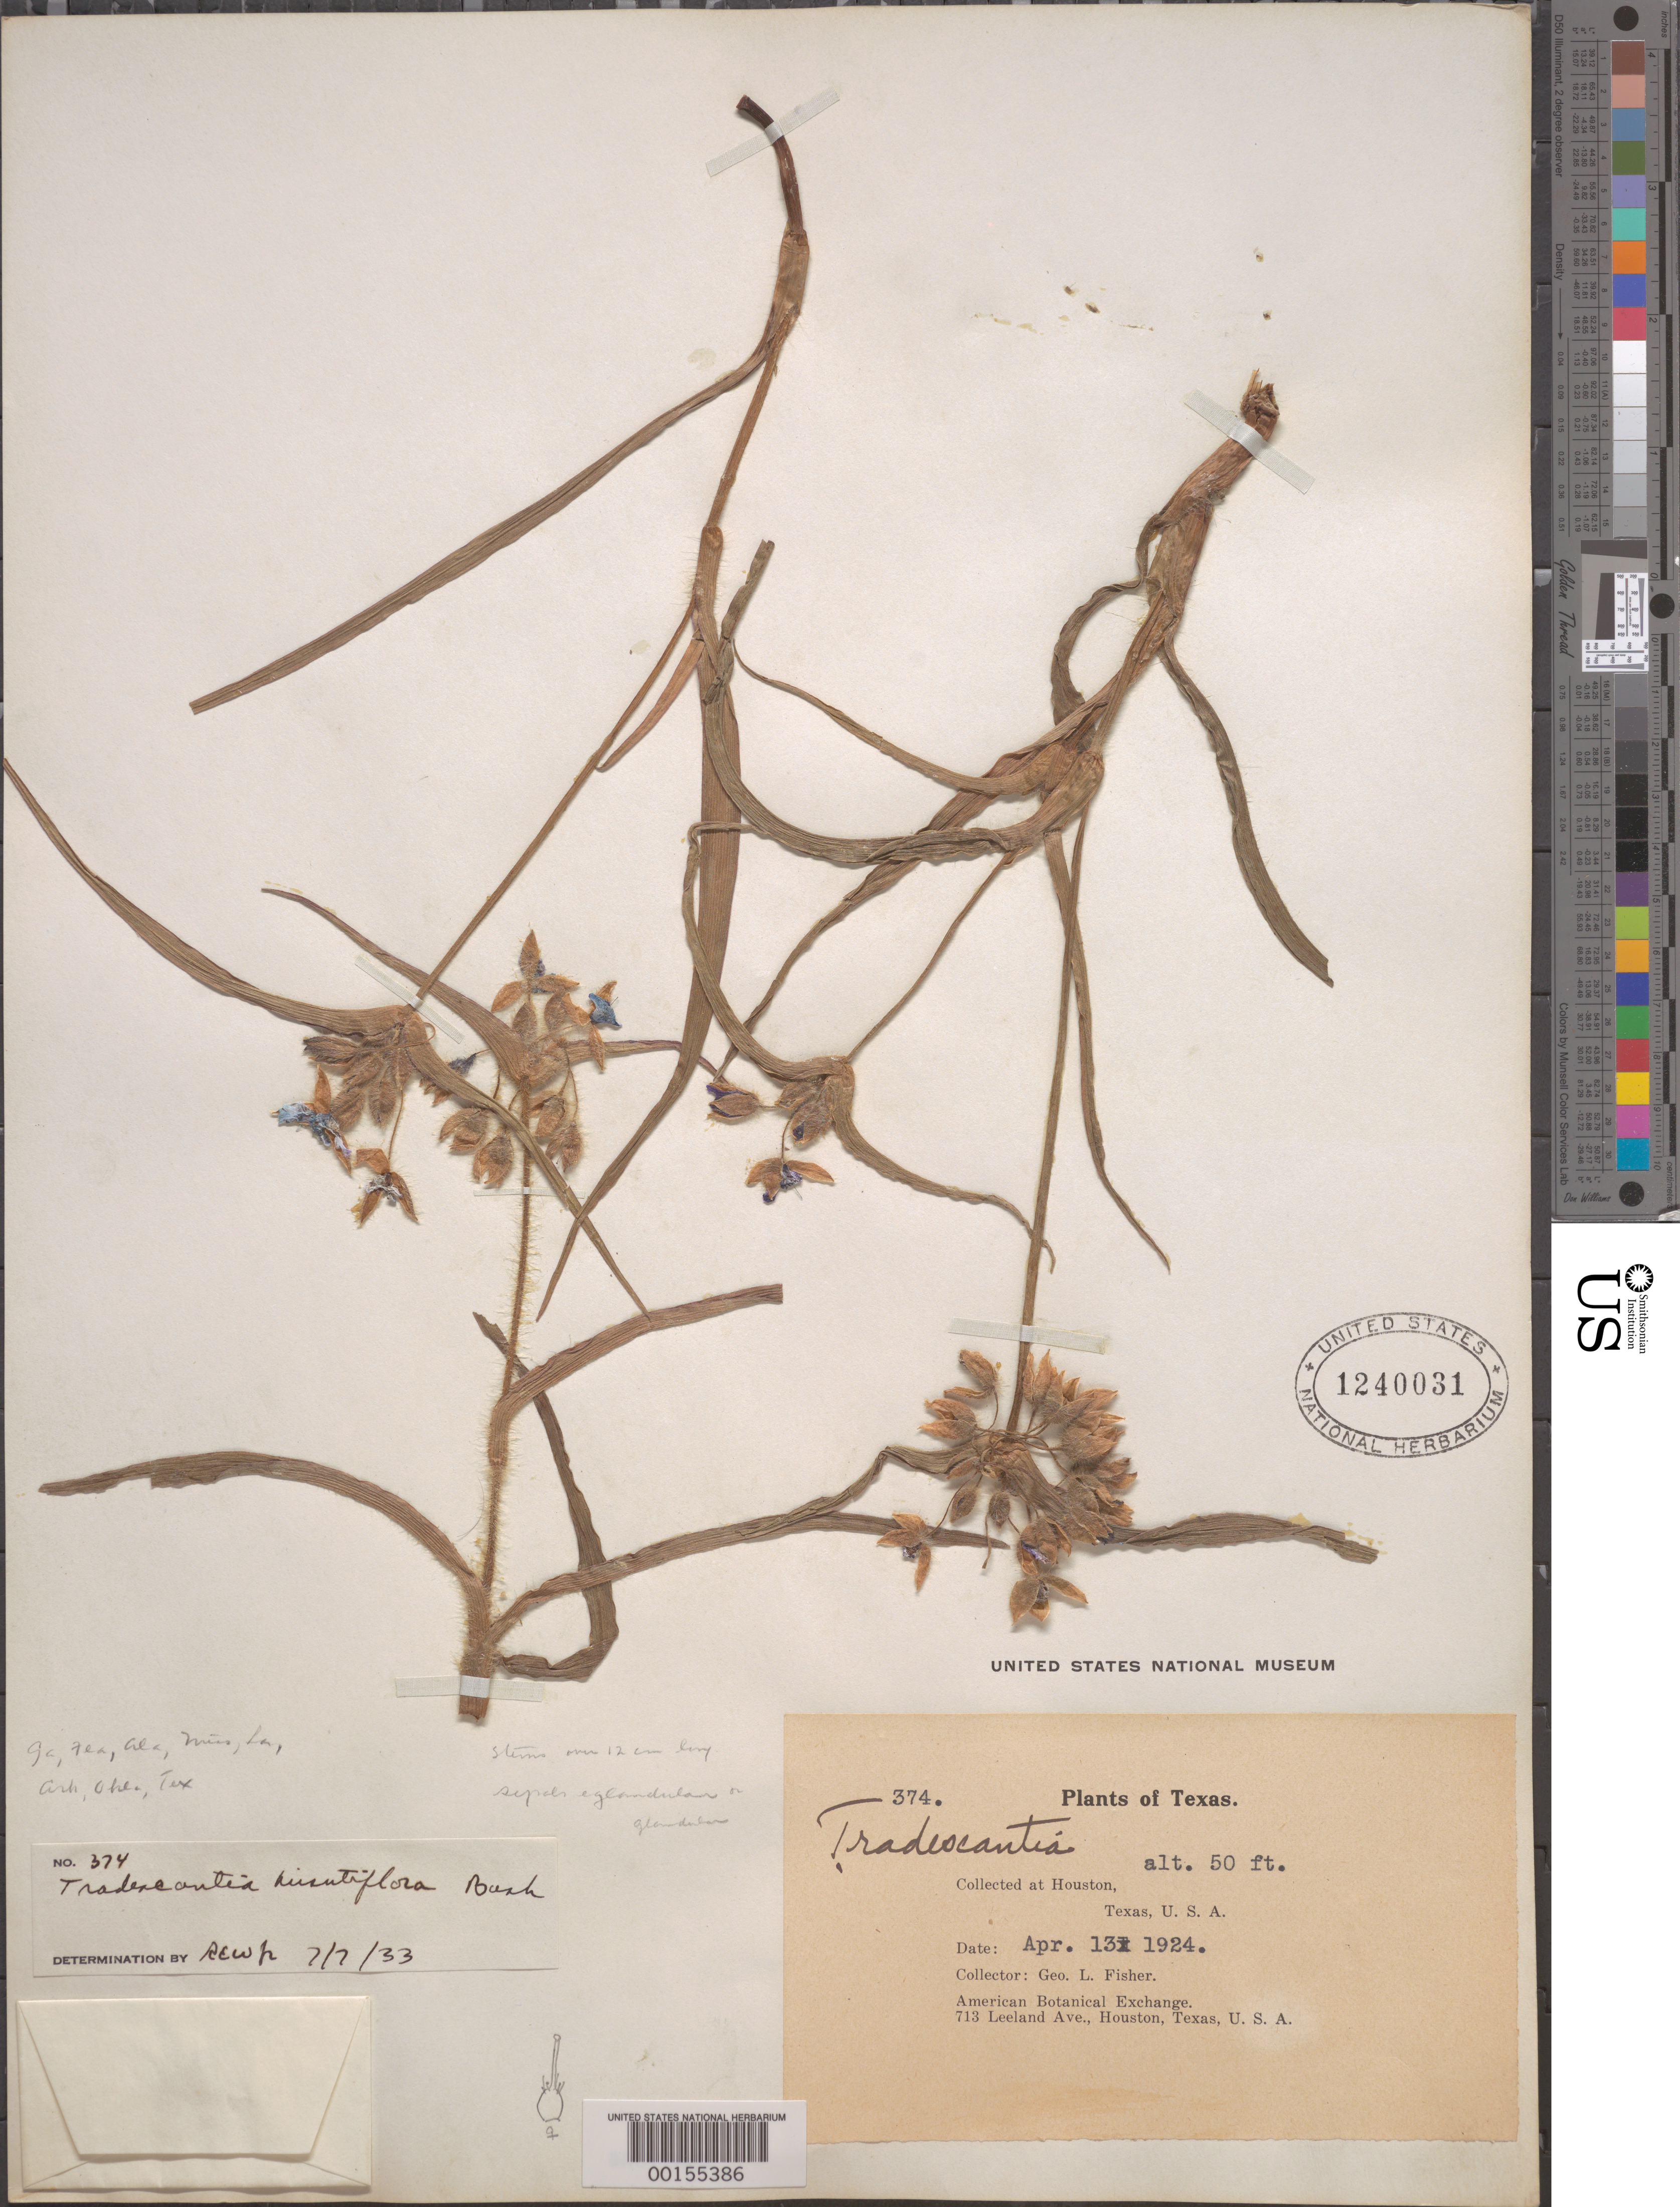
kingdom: Plantae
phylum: Tracheophyta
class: Liliopsida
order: Commelinales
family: Commelinaceae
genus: Tradescantia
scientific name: Tradescantia hirsutiflora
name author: Bush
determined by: Woodward, R. E.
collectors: G. L. Fisher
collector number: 374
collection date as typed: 13 Apr 1924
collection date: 1924-04-13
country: United States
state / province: Texas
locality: Houston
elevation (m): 15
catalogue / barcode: US 1240031